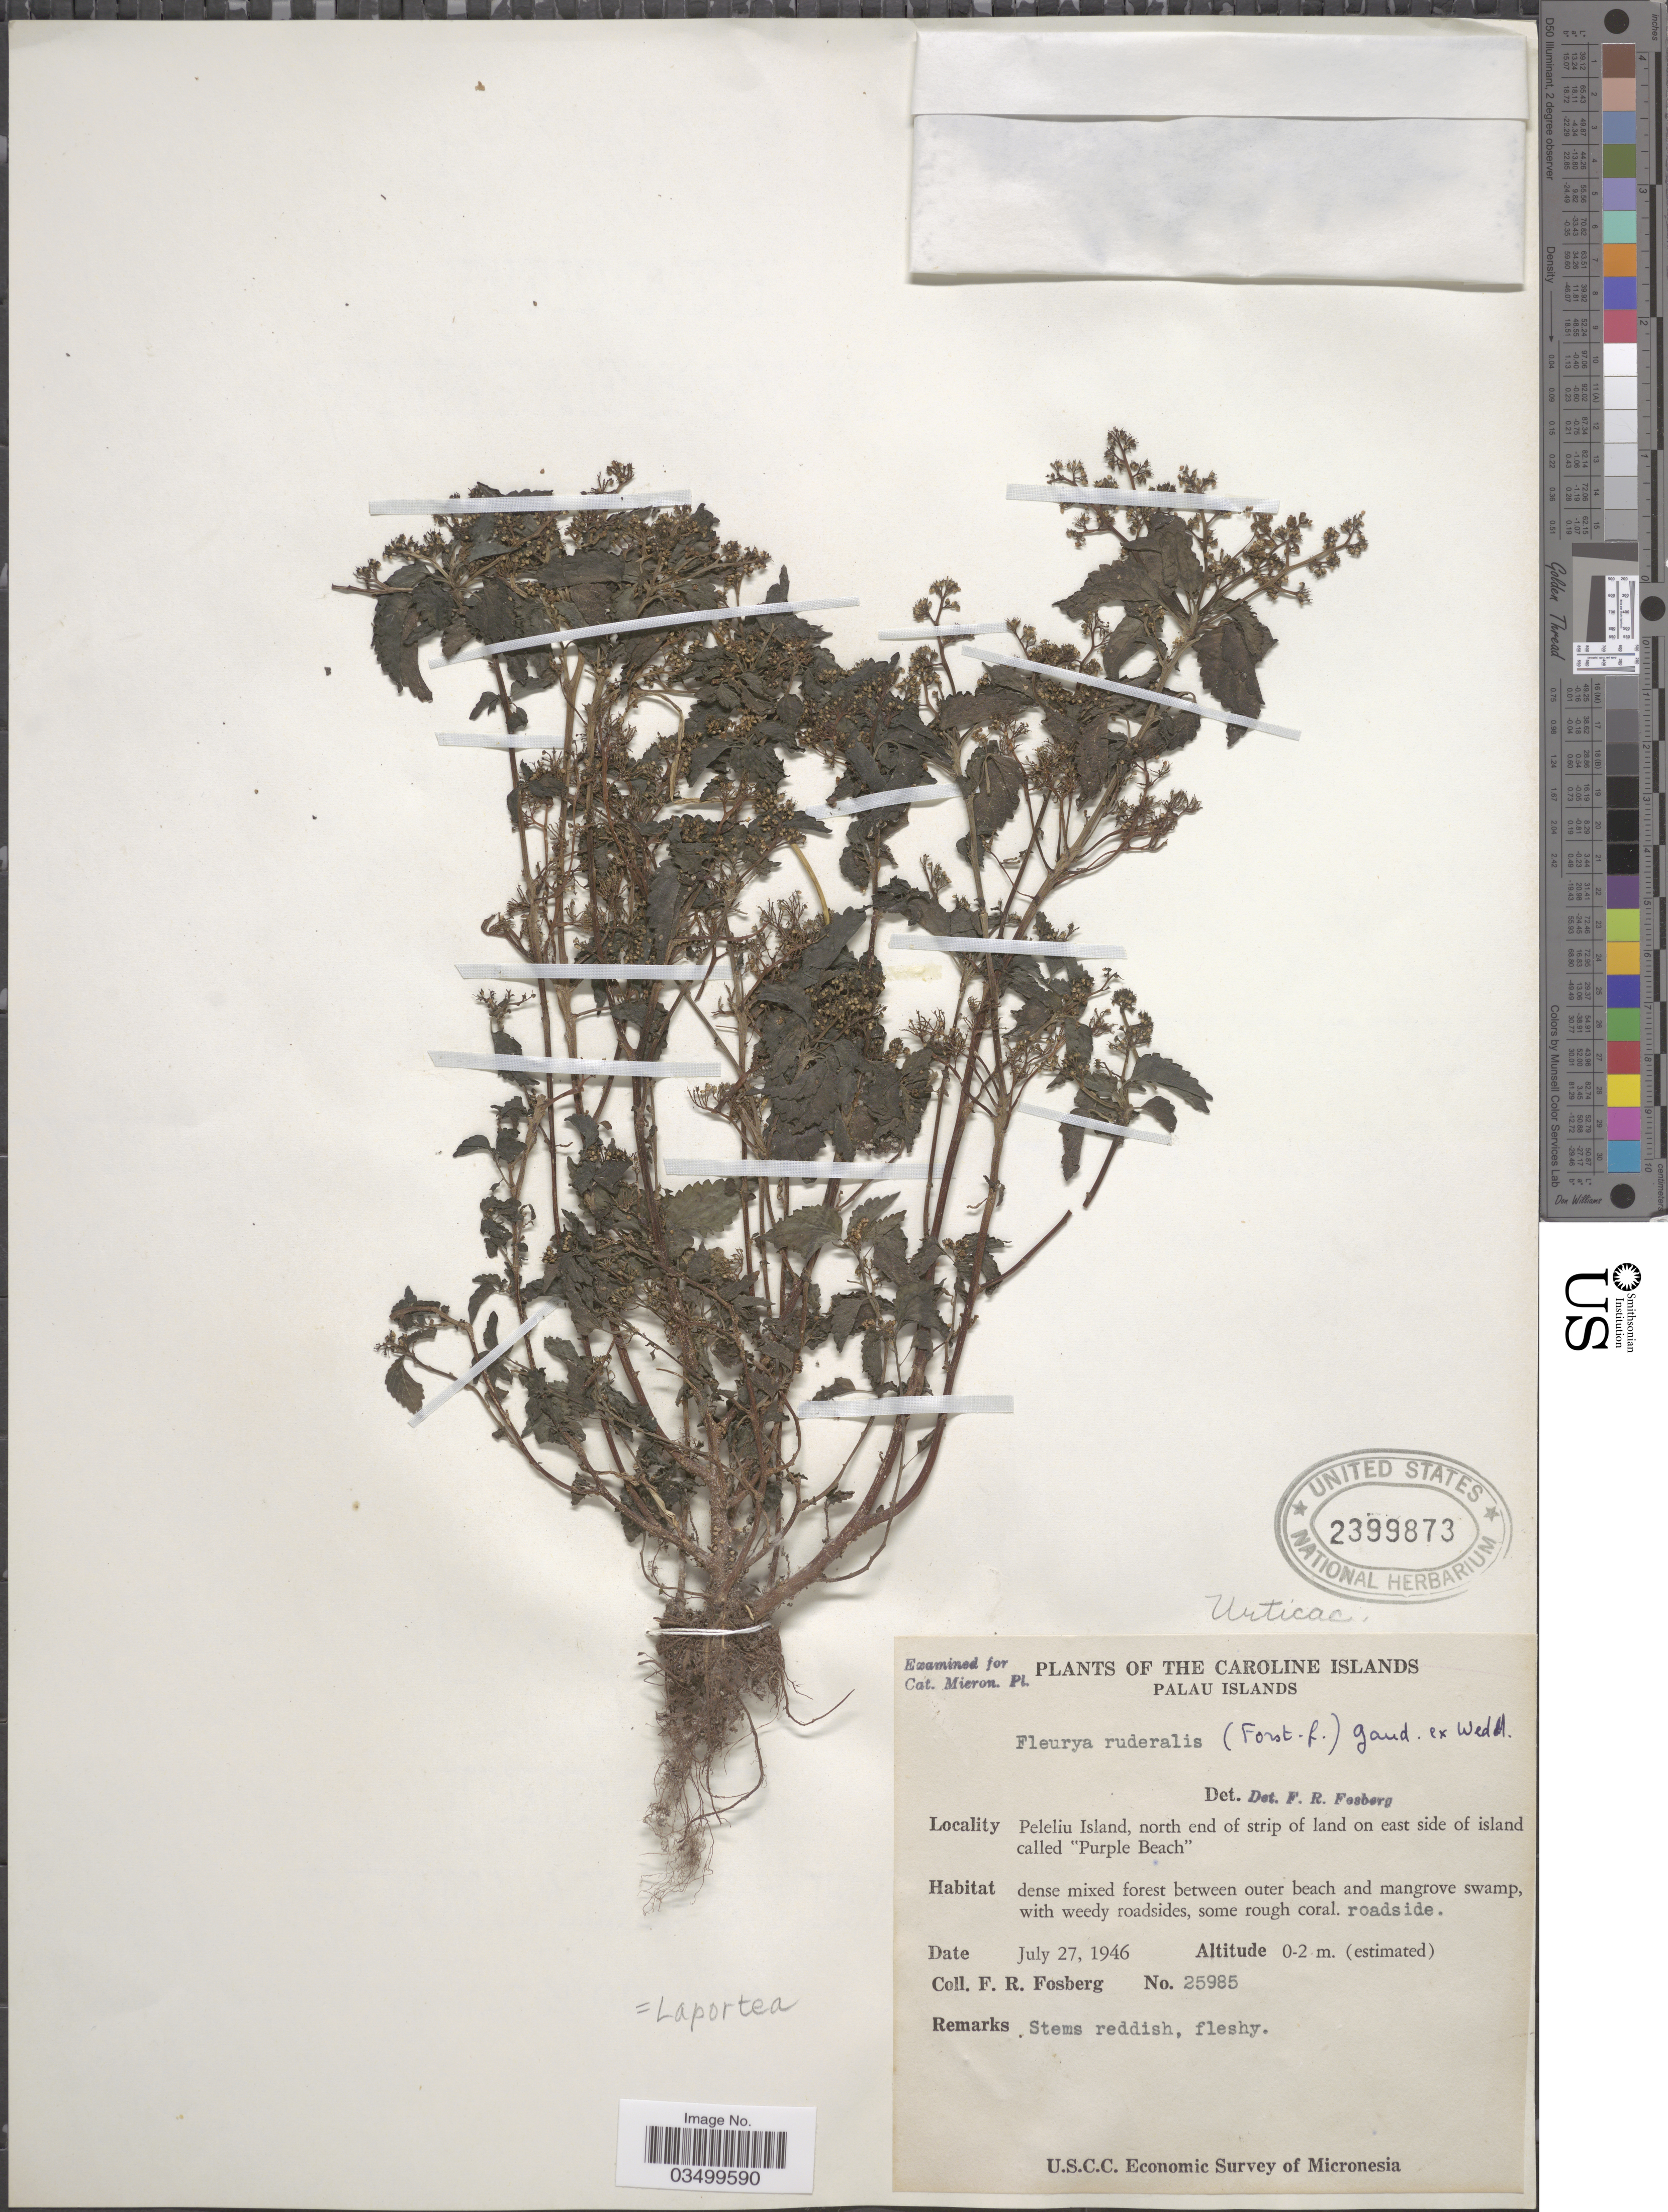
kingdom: Plantae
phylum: Tracheophyta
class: Magnoliopsida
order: Rosales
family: Urticaceae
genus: Laportea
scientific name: Laportea ruderalis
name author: (G. Forst.) Chew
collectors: F. R. Fosberg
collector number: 25985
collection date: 1946-07-27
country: Palau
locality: Caroline Islands. Palau Islands. Peleliu Island, north end of strip of land on east side of island called 'Purple Beach'.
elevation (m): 0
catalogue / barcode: US 2399873